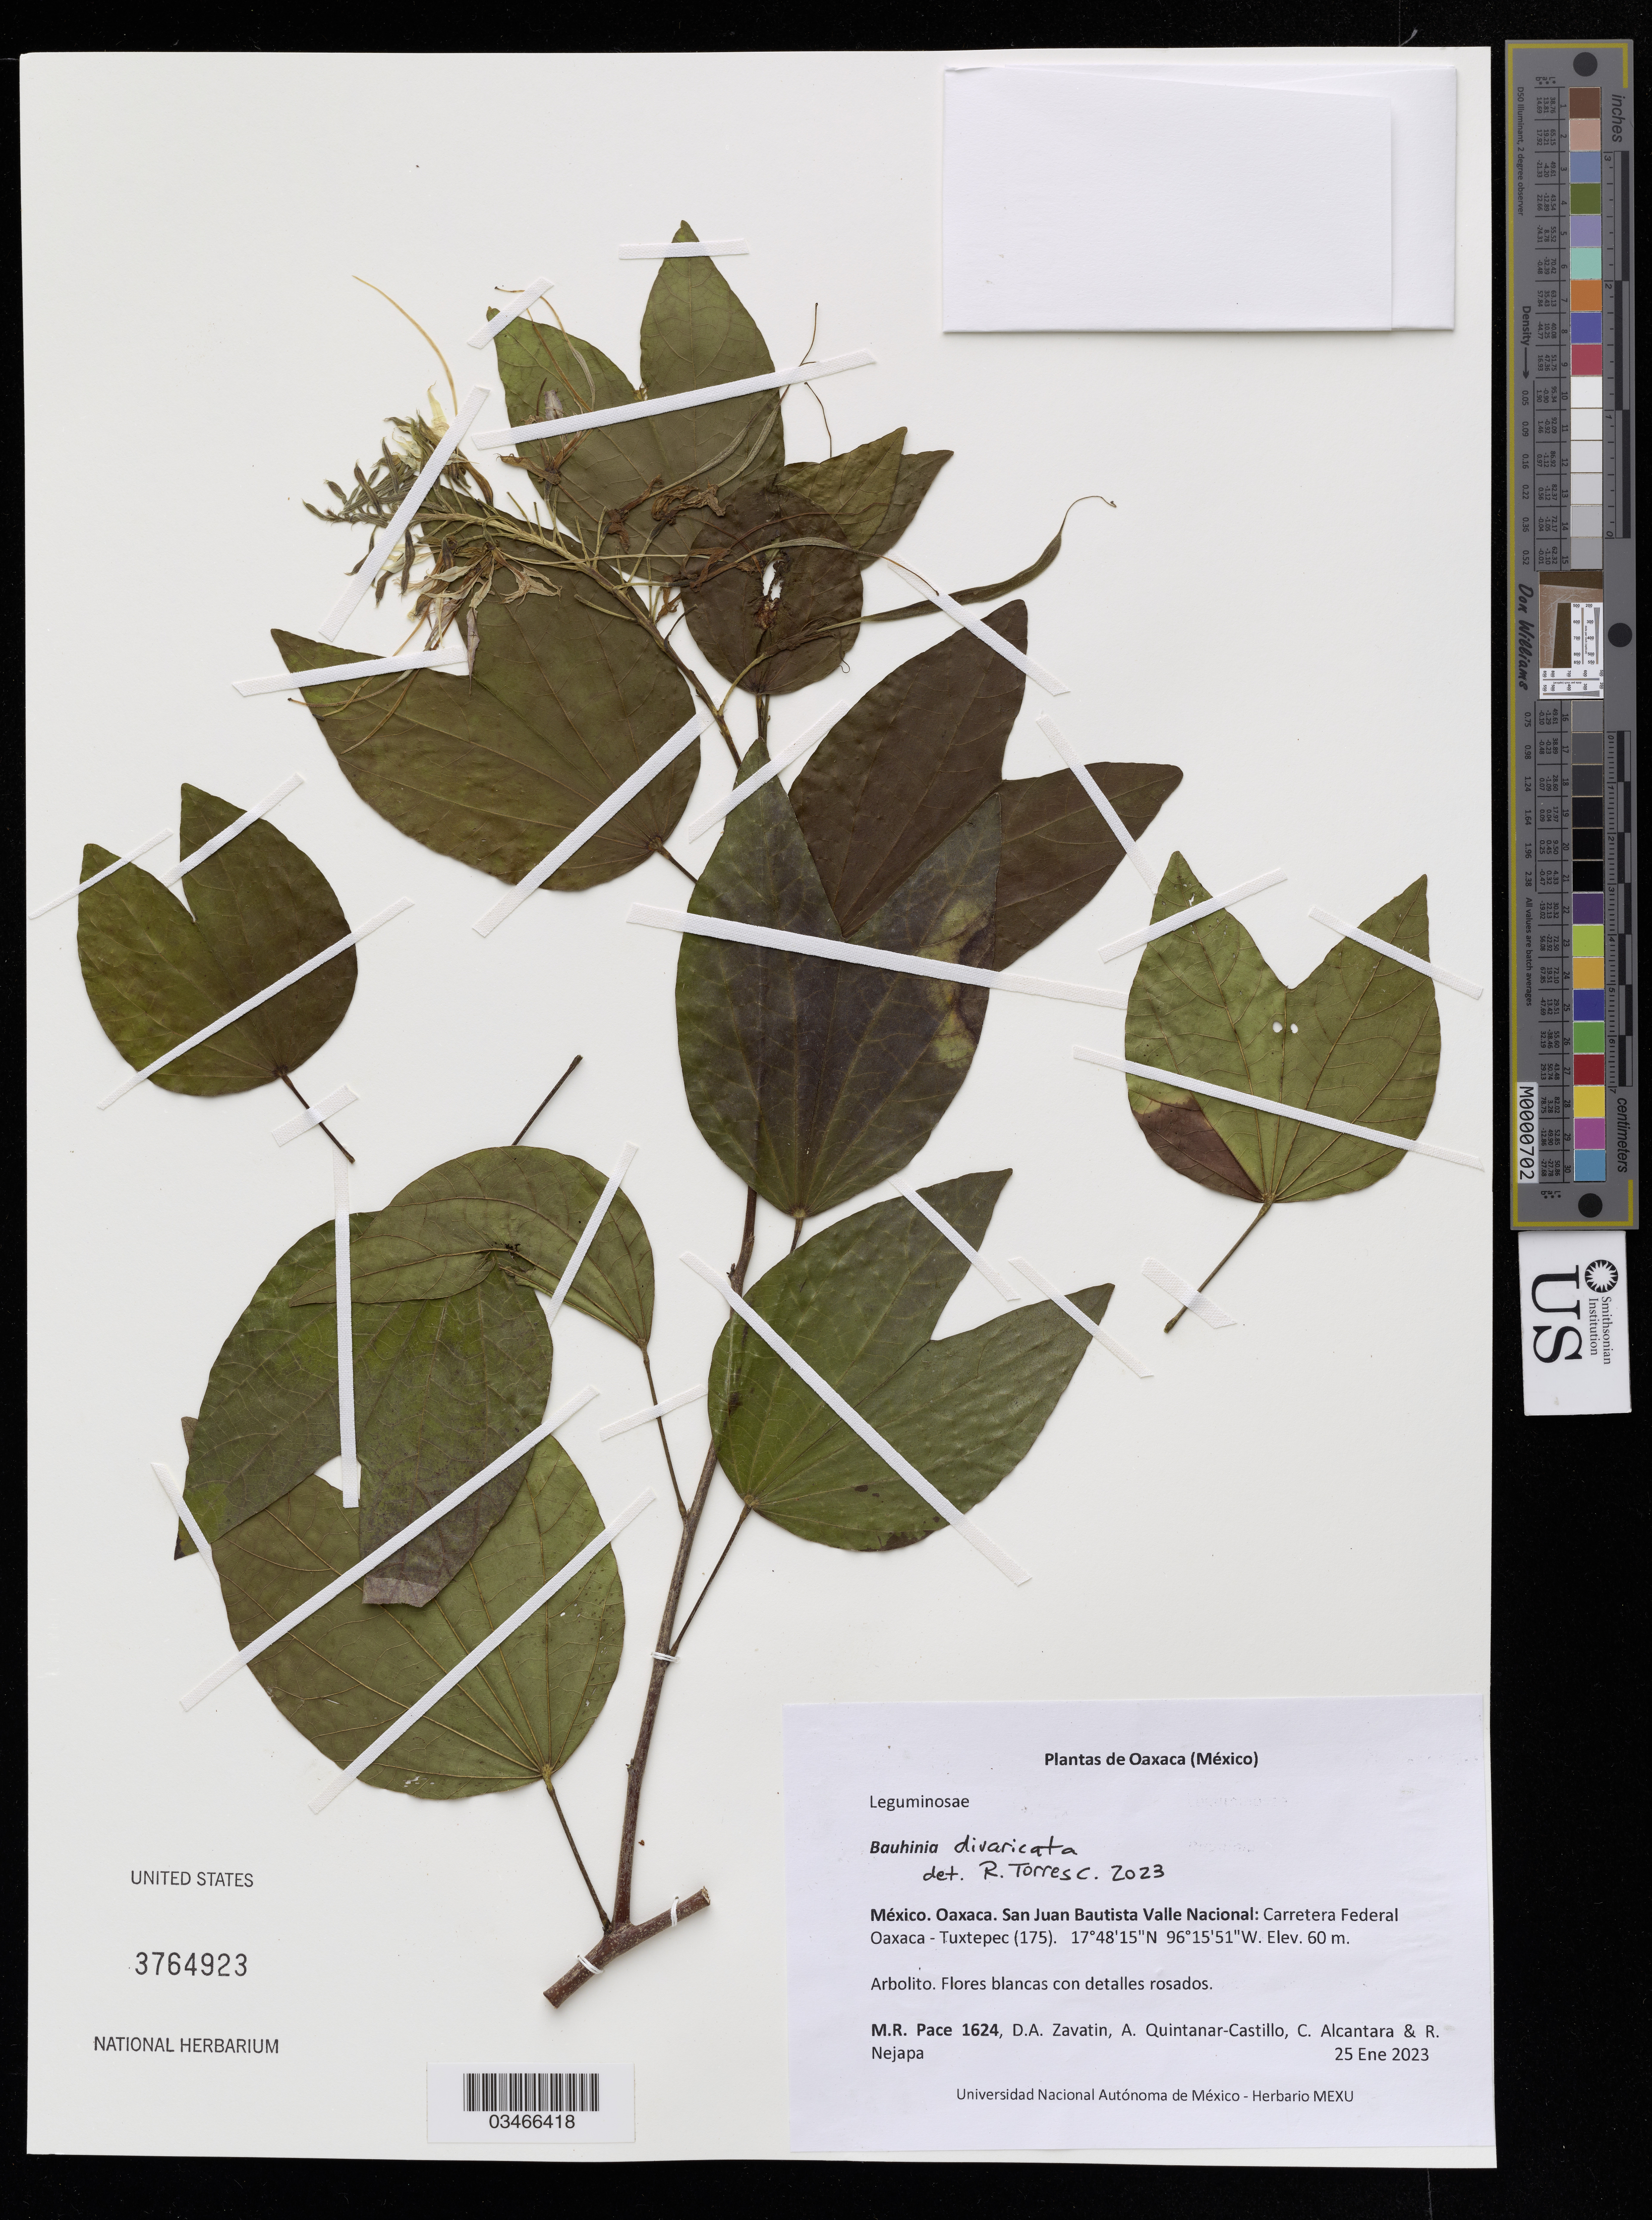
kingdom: Plantae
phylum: Tracheophyta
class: Magnoliopsida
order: Fabales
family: Fabaceae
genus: Bauhinia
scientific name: Bauhinia divaricata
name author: L.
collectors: M. R. Pace, D. Zavatin & C. Alcantara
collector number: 1624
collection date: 2023-01-25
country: Mexico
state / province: Oaxaca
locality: Santiago Colmatepec: San Juan Bautista Valle Nacional. Carretera Federal Oaxaca-Tuxtepec (175).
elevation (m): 60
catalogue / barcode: US 3764923